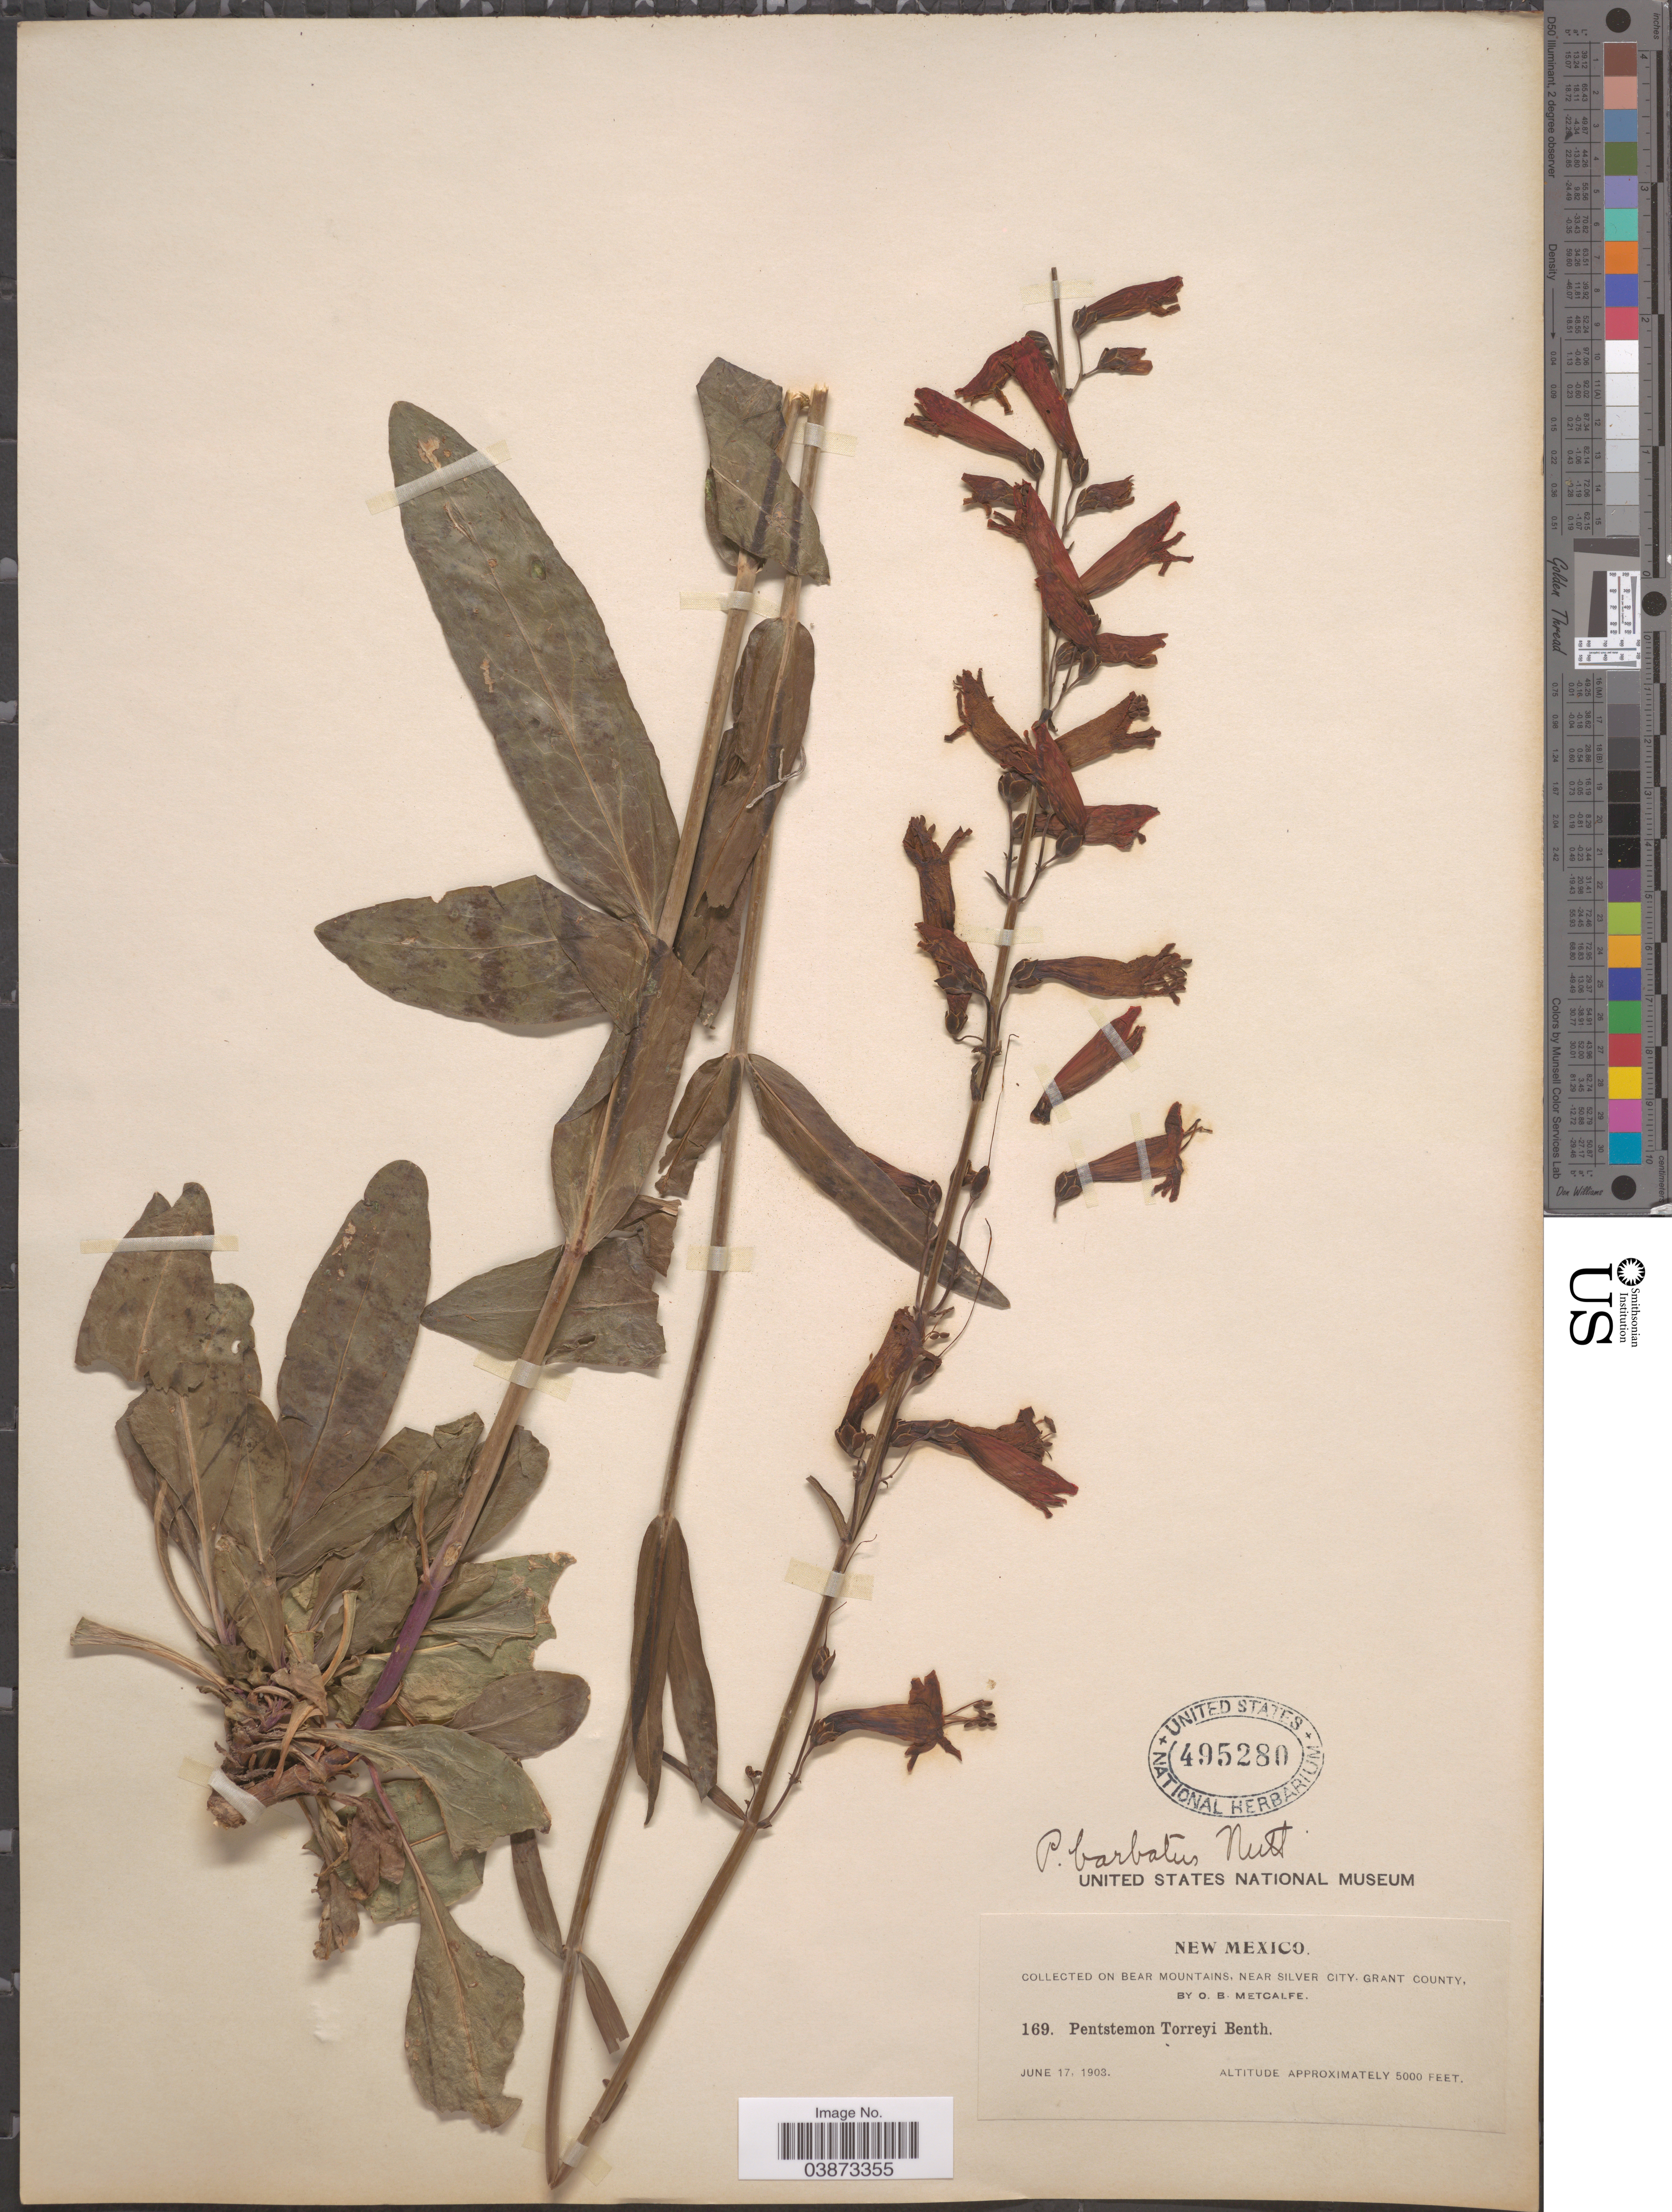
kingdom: Plantae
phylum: Tracheophyta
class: Magnoliopsida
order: Lamiales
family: Plantaginaceae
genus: Penstemon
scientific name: Penstemon barbatus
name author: (Cav.) Roth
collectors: O. B. Metcalfe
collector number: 169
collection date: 1903-06-17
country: United States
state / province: New Mexico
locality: On Bear Mountains, near Silver City, Grant County.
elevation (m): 1524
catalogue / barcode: US 495280